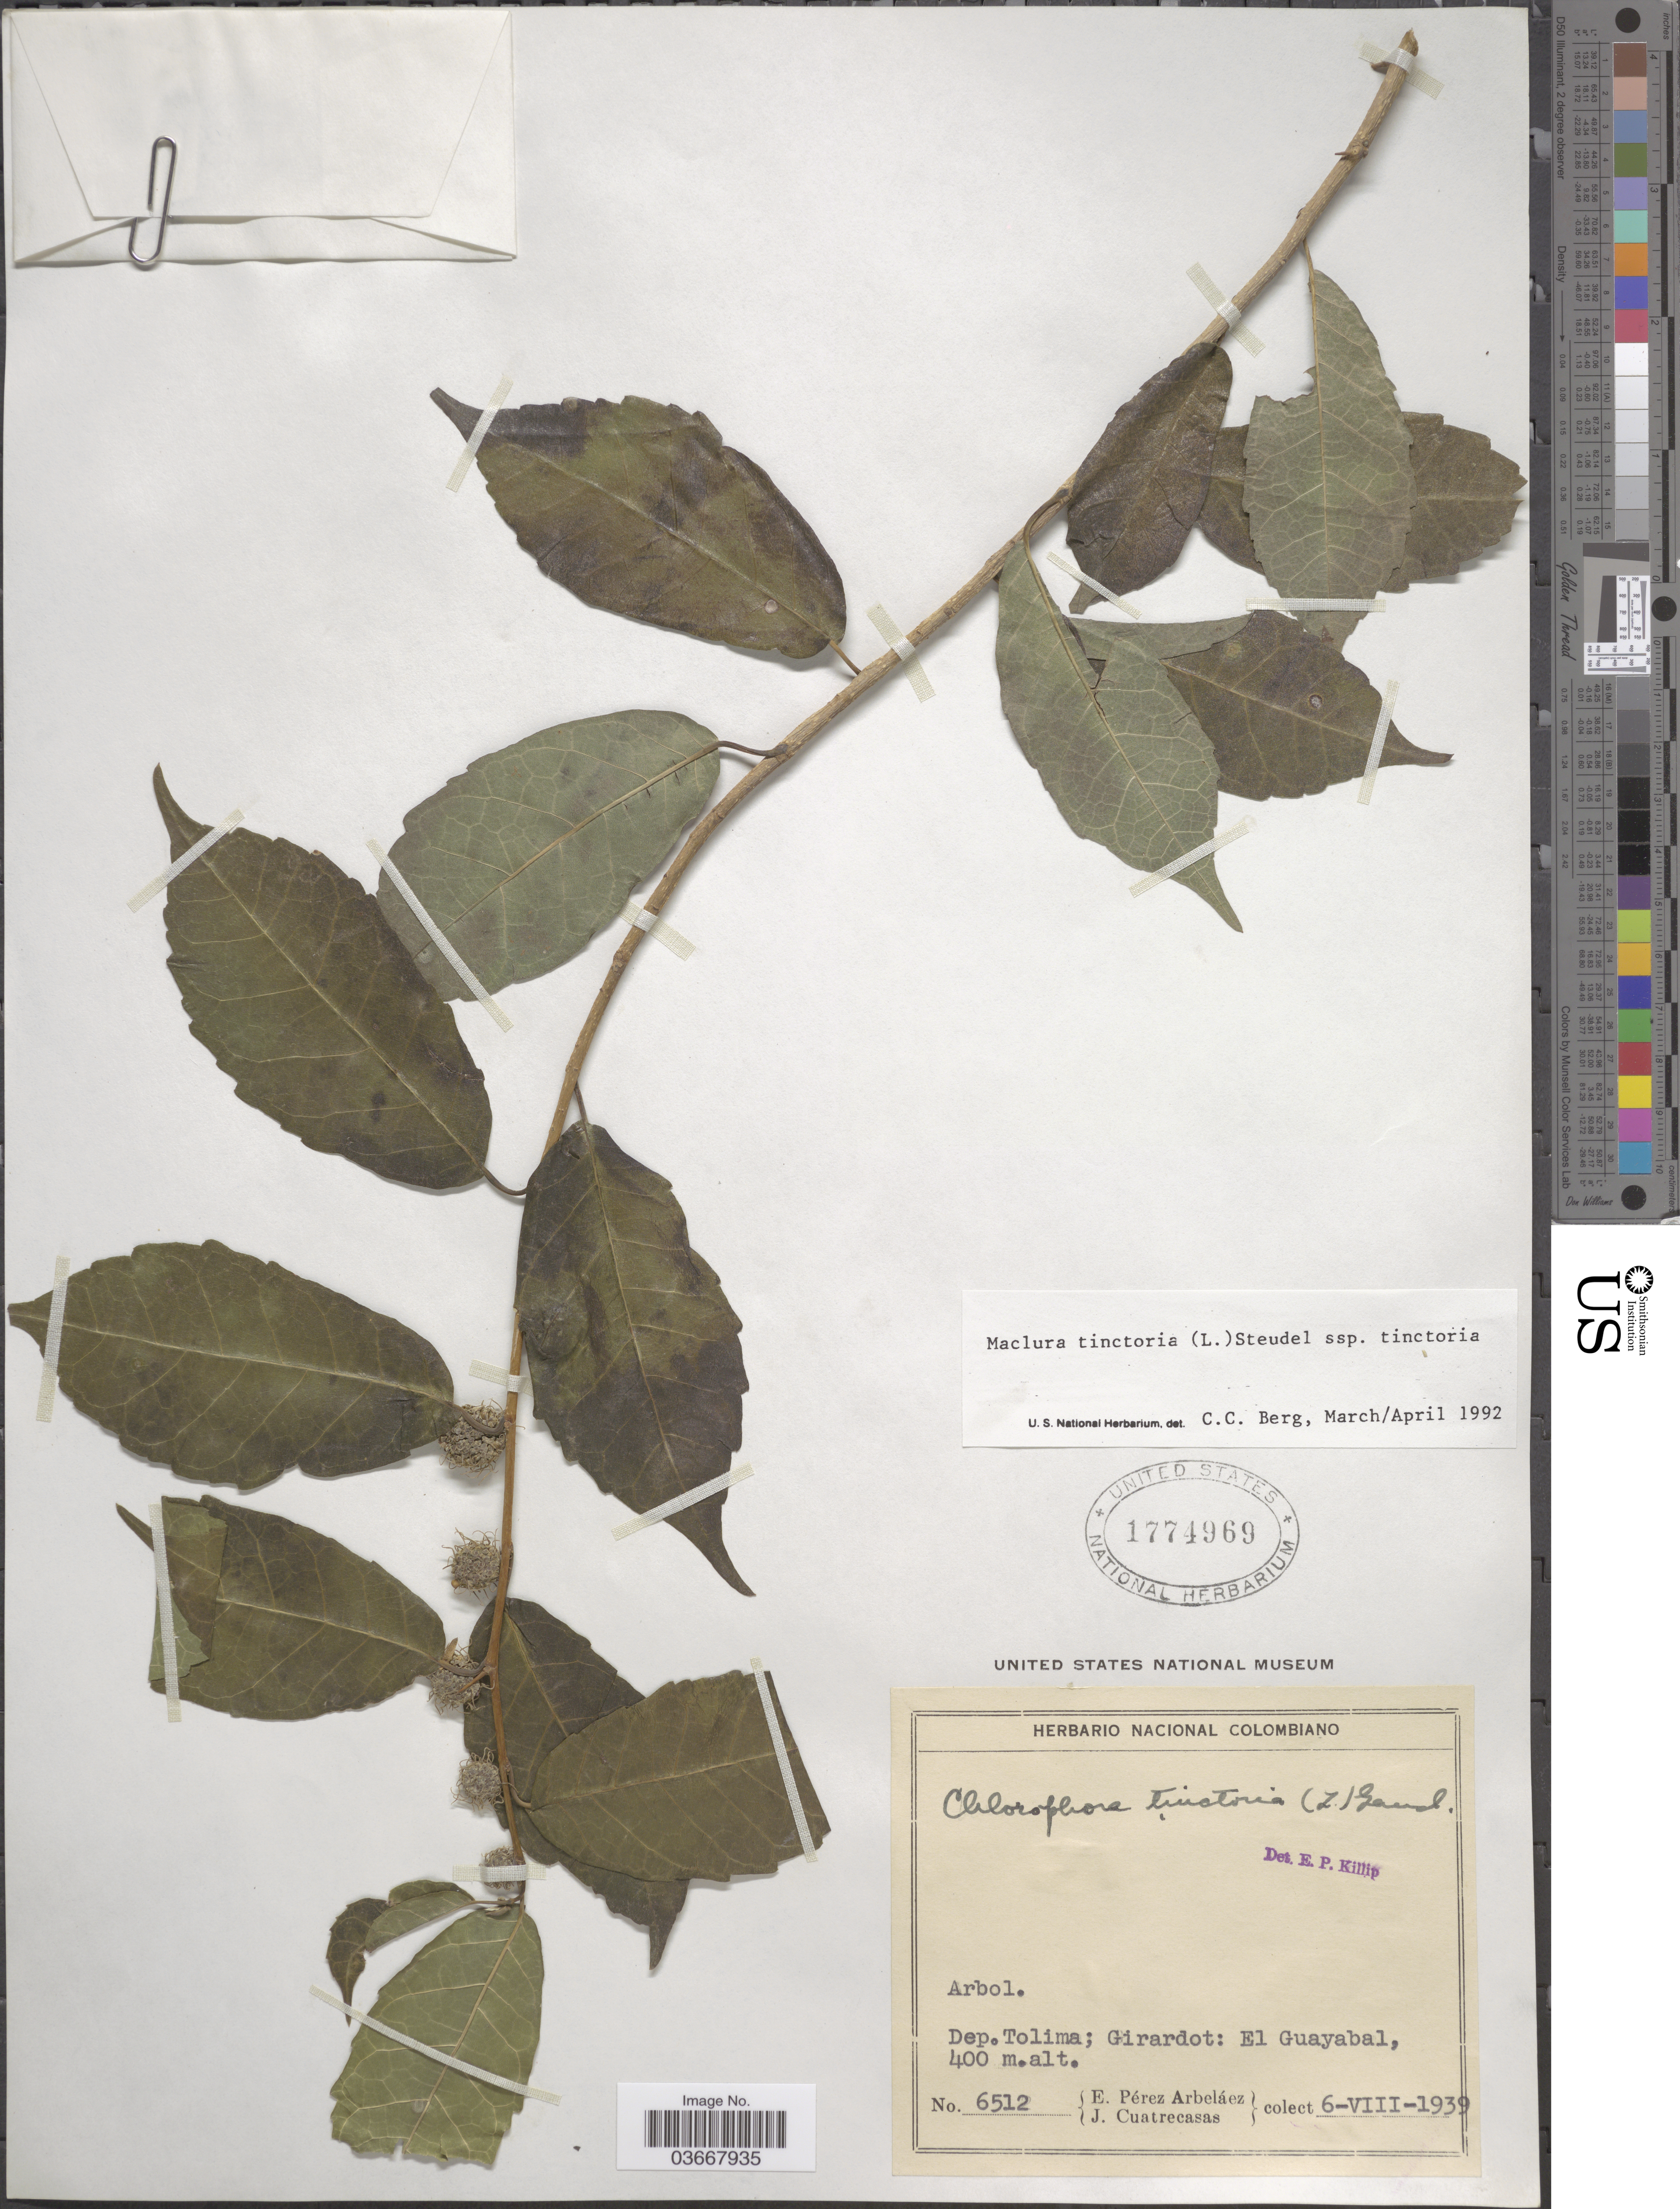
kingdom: Plantae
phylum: Tracheophyta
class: Magnoliopsida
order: Rosales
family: Moraceae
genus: Maclura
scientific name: Maclura tinctoria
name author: (L.) D. Don ex Steud.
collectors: E. Pérez Arbeláez & J. Cuatrecasas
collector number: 6512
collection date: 1939-08-06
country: Colombia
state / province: Tolima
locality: Dept. Tolima; Girardot: El Guayabal.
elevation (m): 400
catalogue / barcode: US 1774969